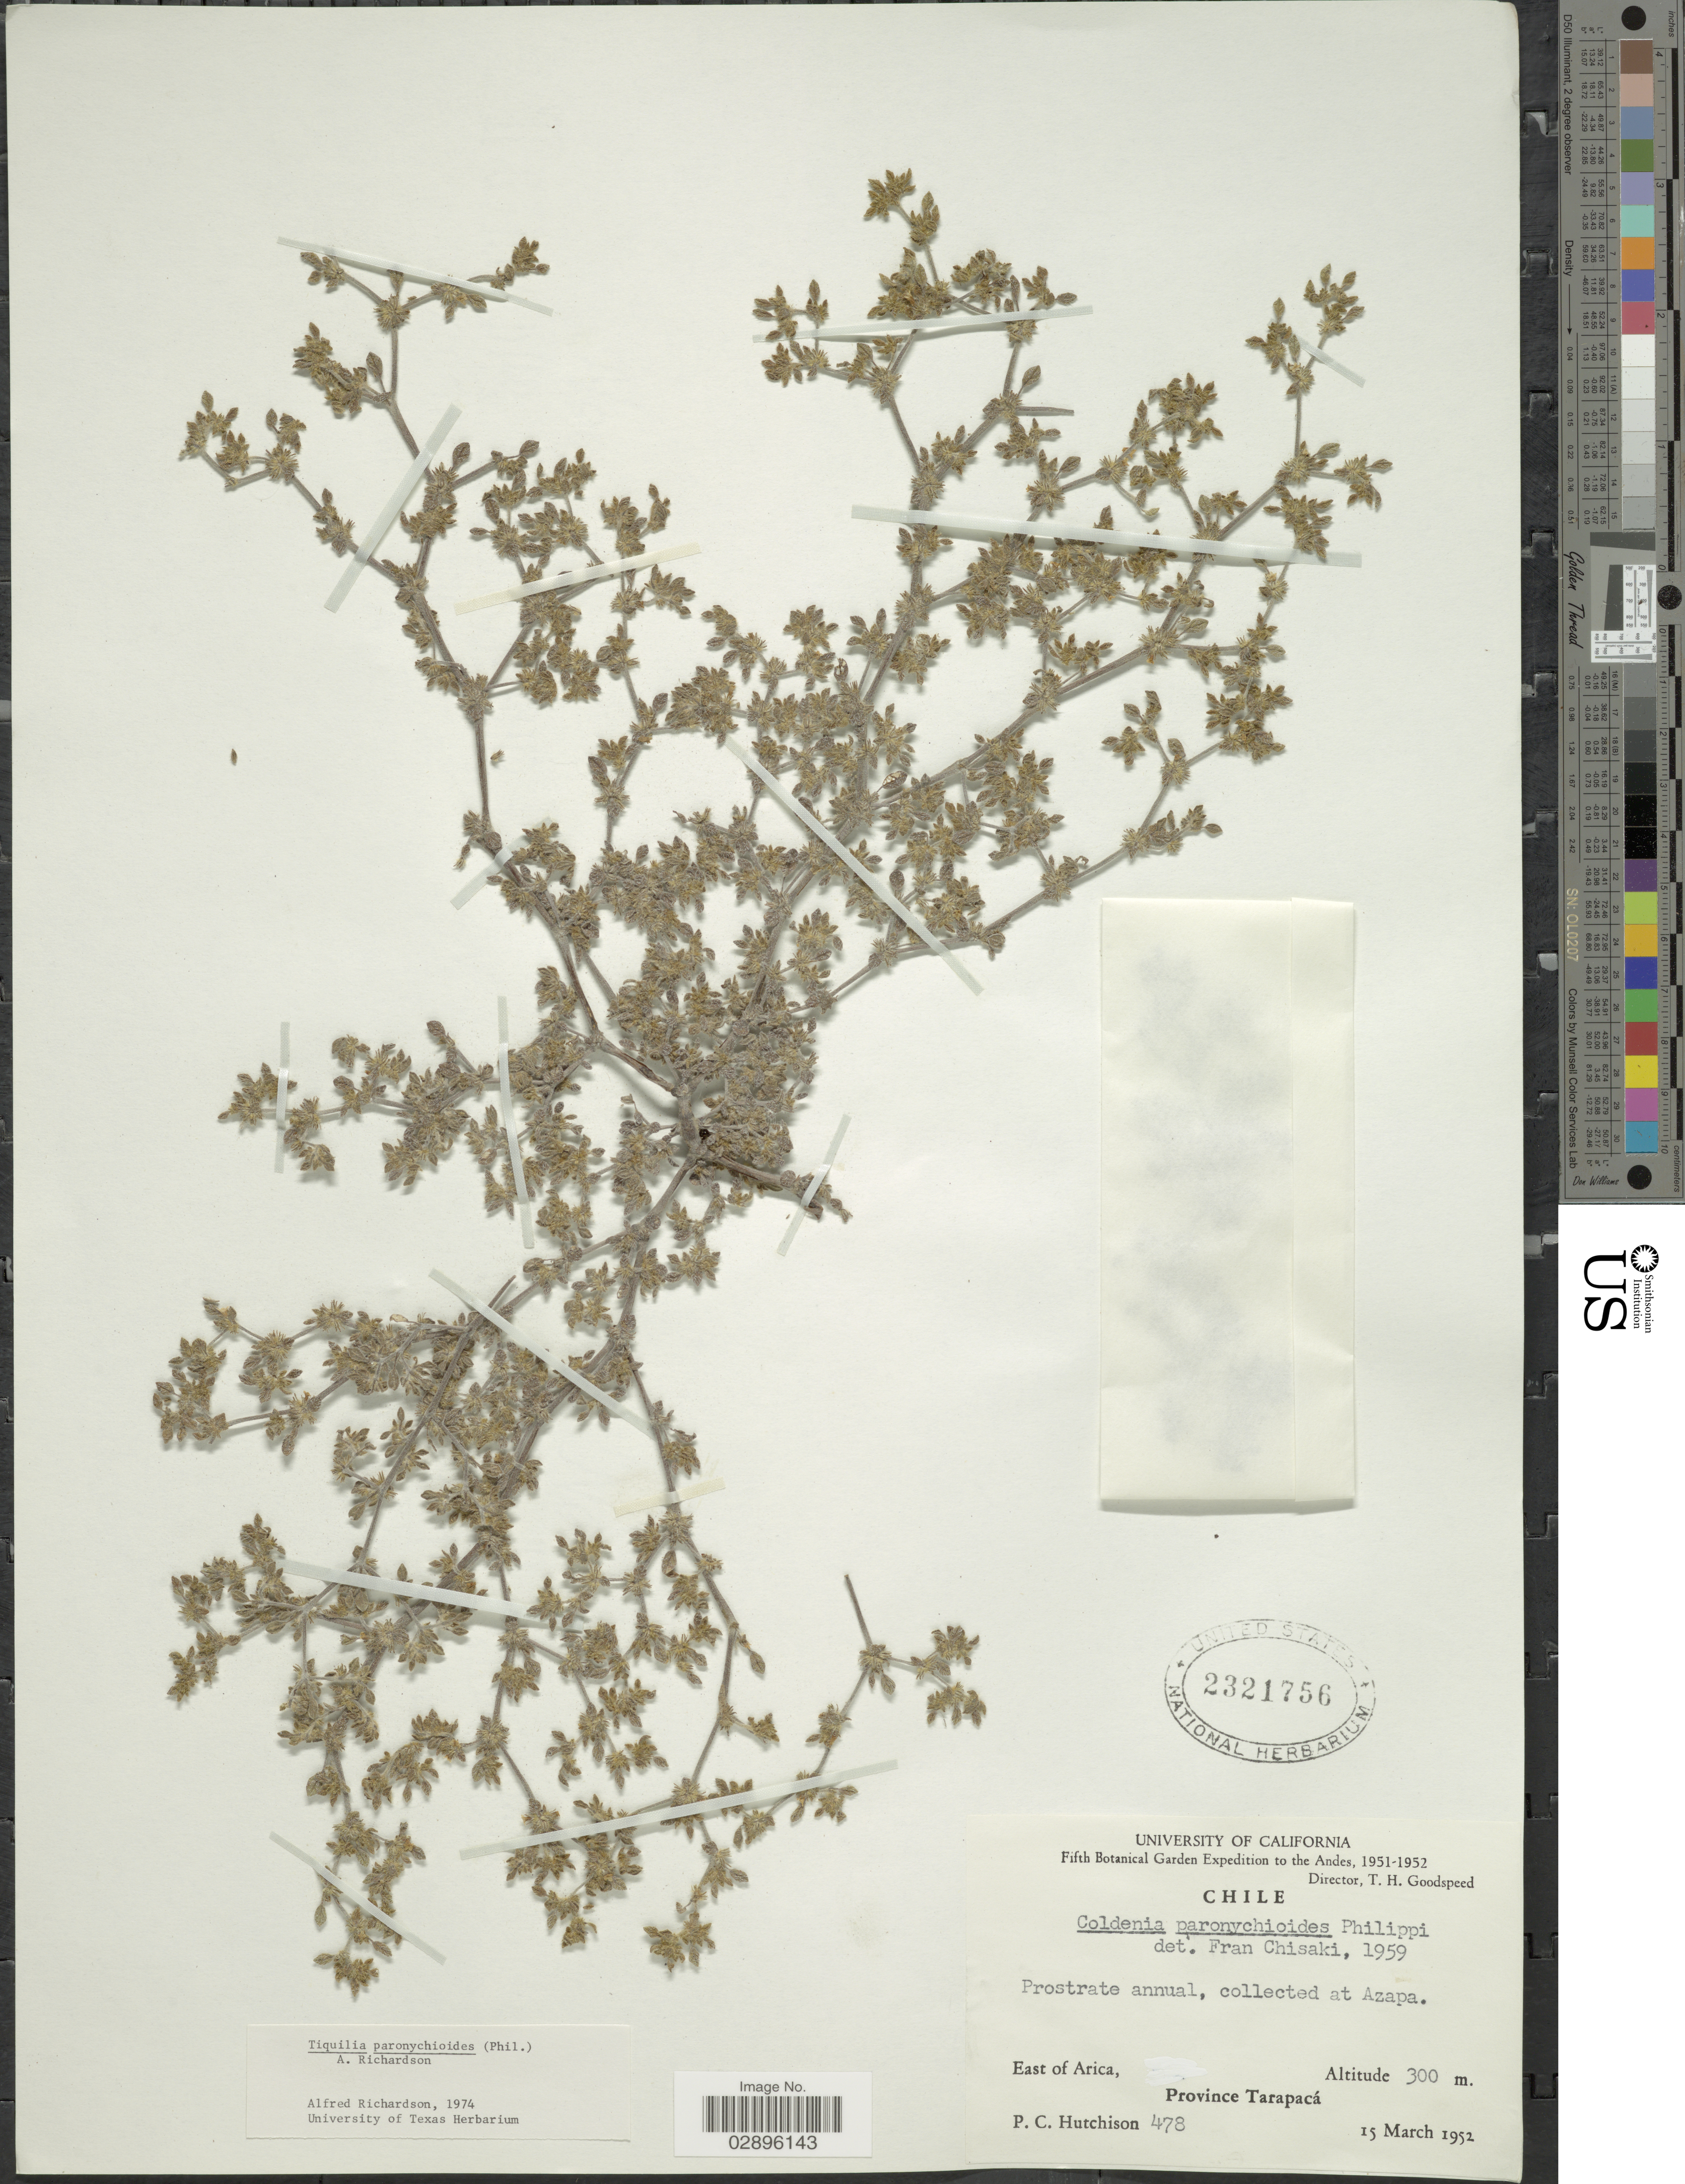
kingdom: Plantae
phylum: Tracheophyta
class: Magnoliopsida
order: Boraginales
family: Ehretiaceae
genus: Tiquilia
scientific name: Tiquilia paronychioides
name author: (Phil.) A.T. Richardson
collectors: P. C. Hutchison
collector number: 478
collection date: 1952-03-15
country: Chile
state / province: Tarapacá (I)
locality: Prostate annual, collected at Azapa. East of Africa.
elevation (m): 300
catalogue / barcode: US 2321756